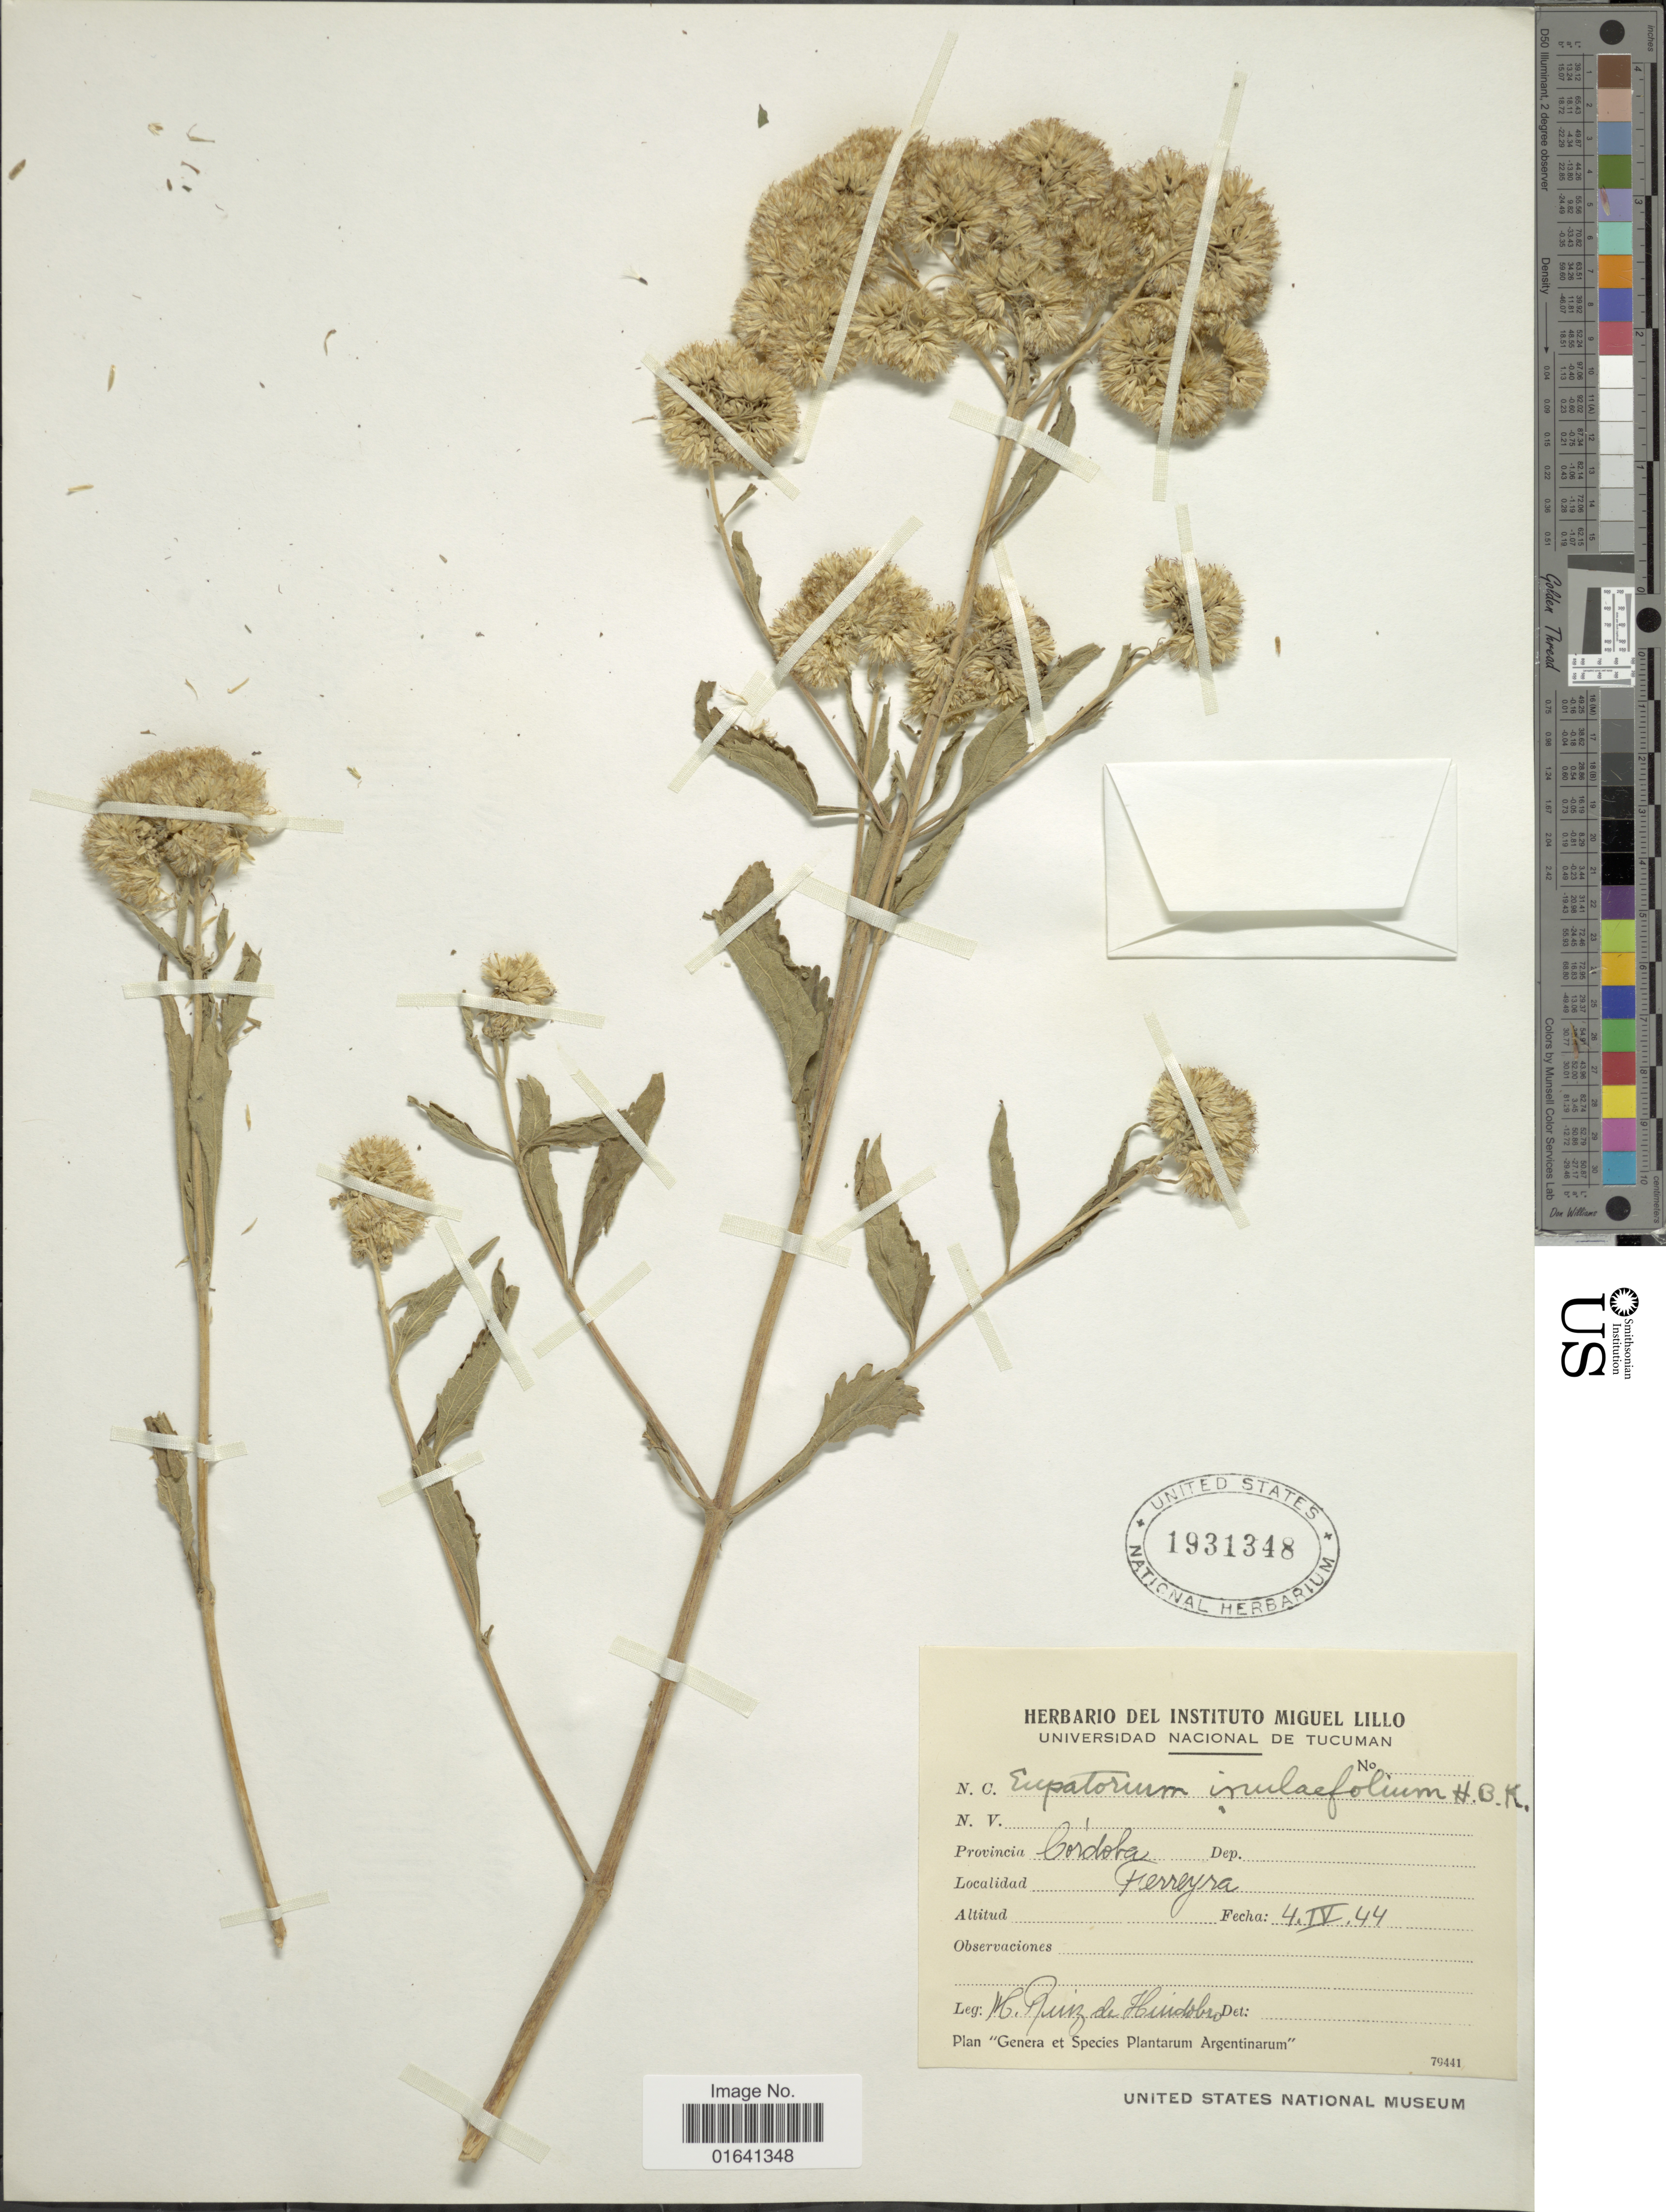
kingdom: Plantae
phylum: Tracheophyta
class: Magnoliopsida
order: Asterales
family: Asteraceae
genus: Austroeupatorium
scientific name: Austroeupatorium inulaefolium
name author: (Kunth) R.M. King & H. Rob.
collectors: J. M. Ruiz Huidobo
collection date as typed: Transcribed d/m/y: 4/4/44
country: Argentina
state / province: Cordoba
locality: Ferreyra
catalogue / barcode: US 1931348